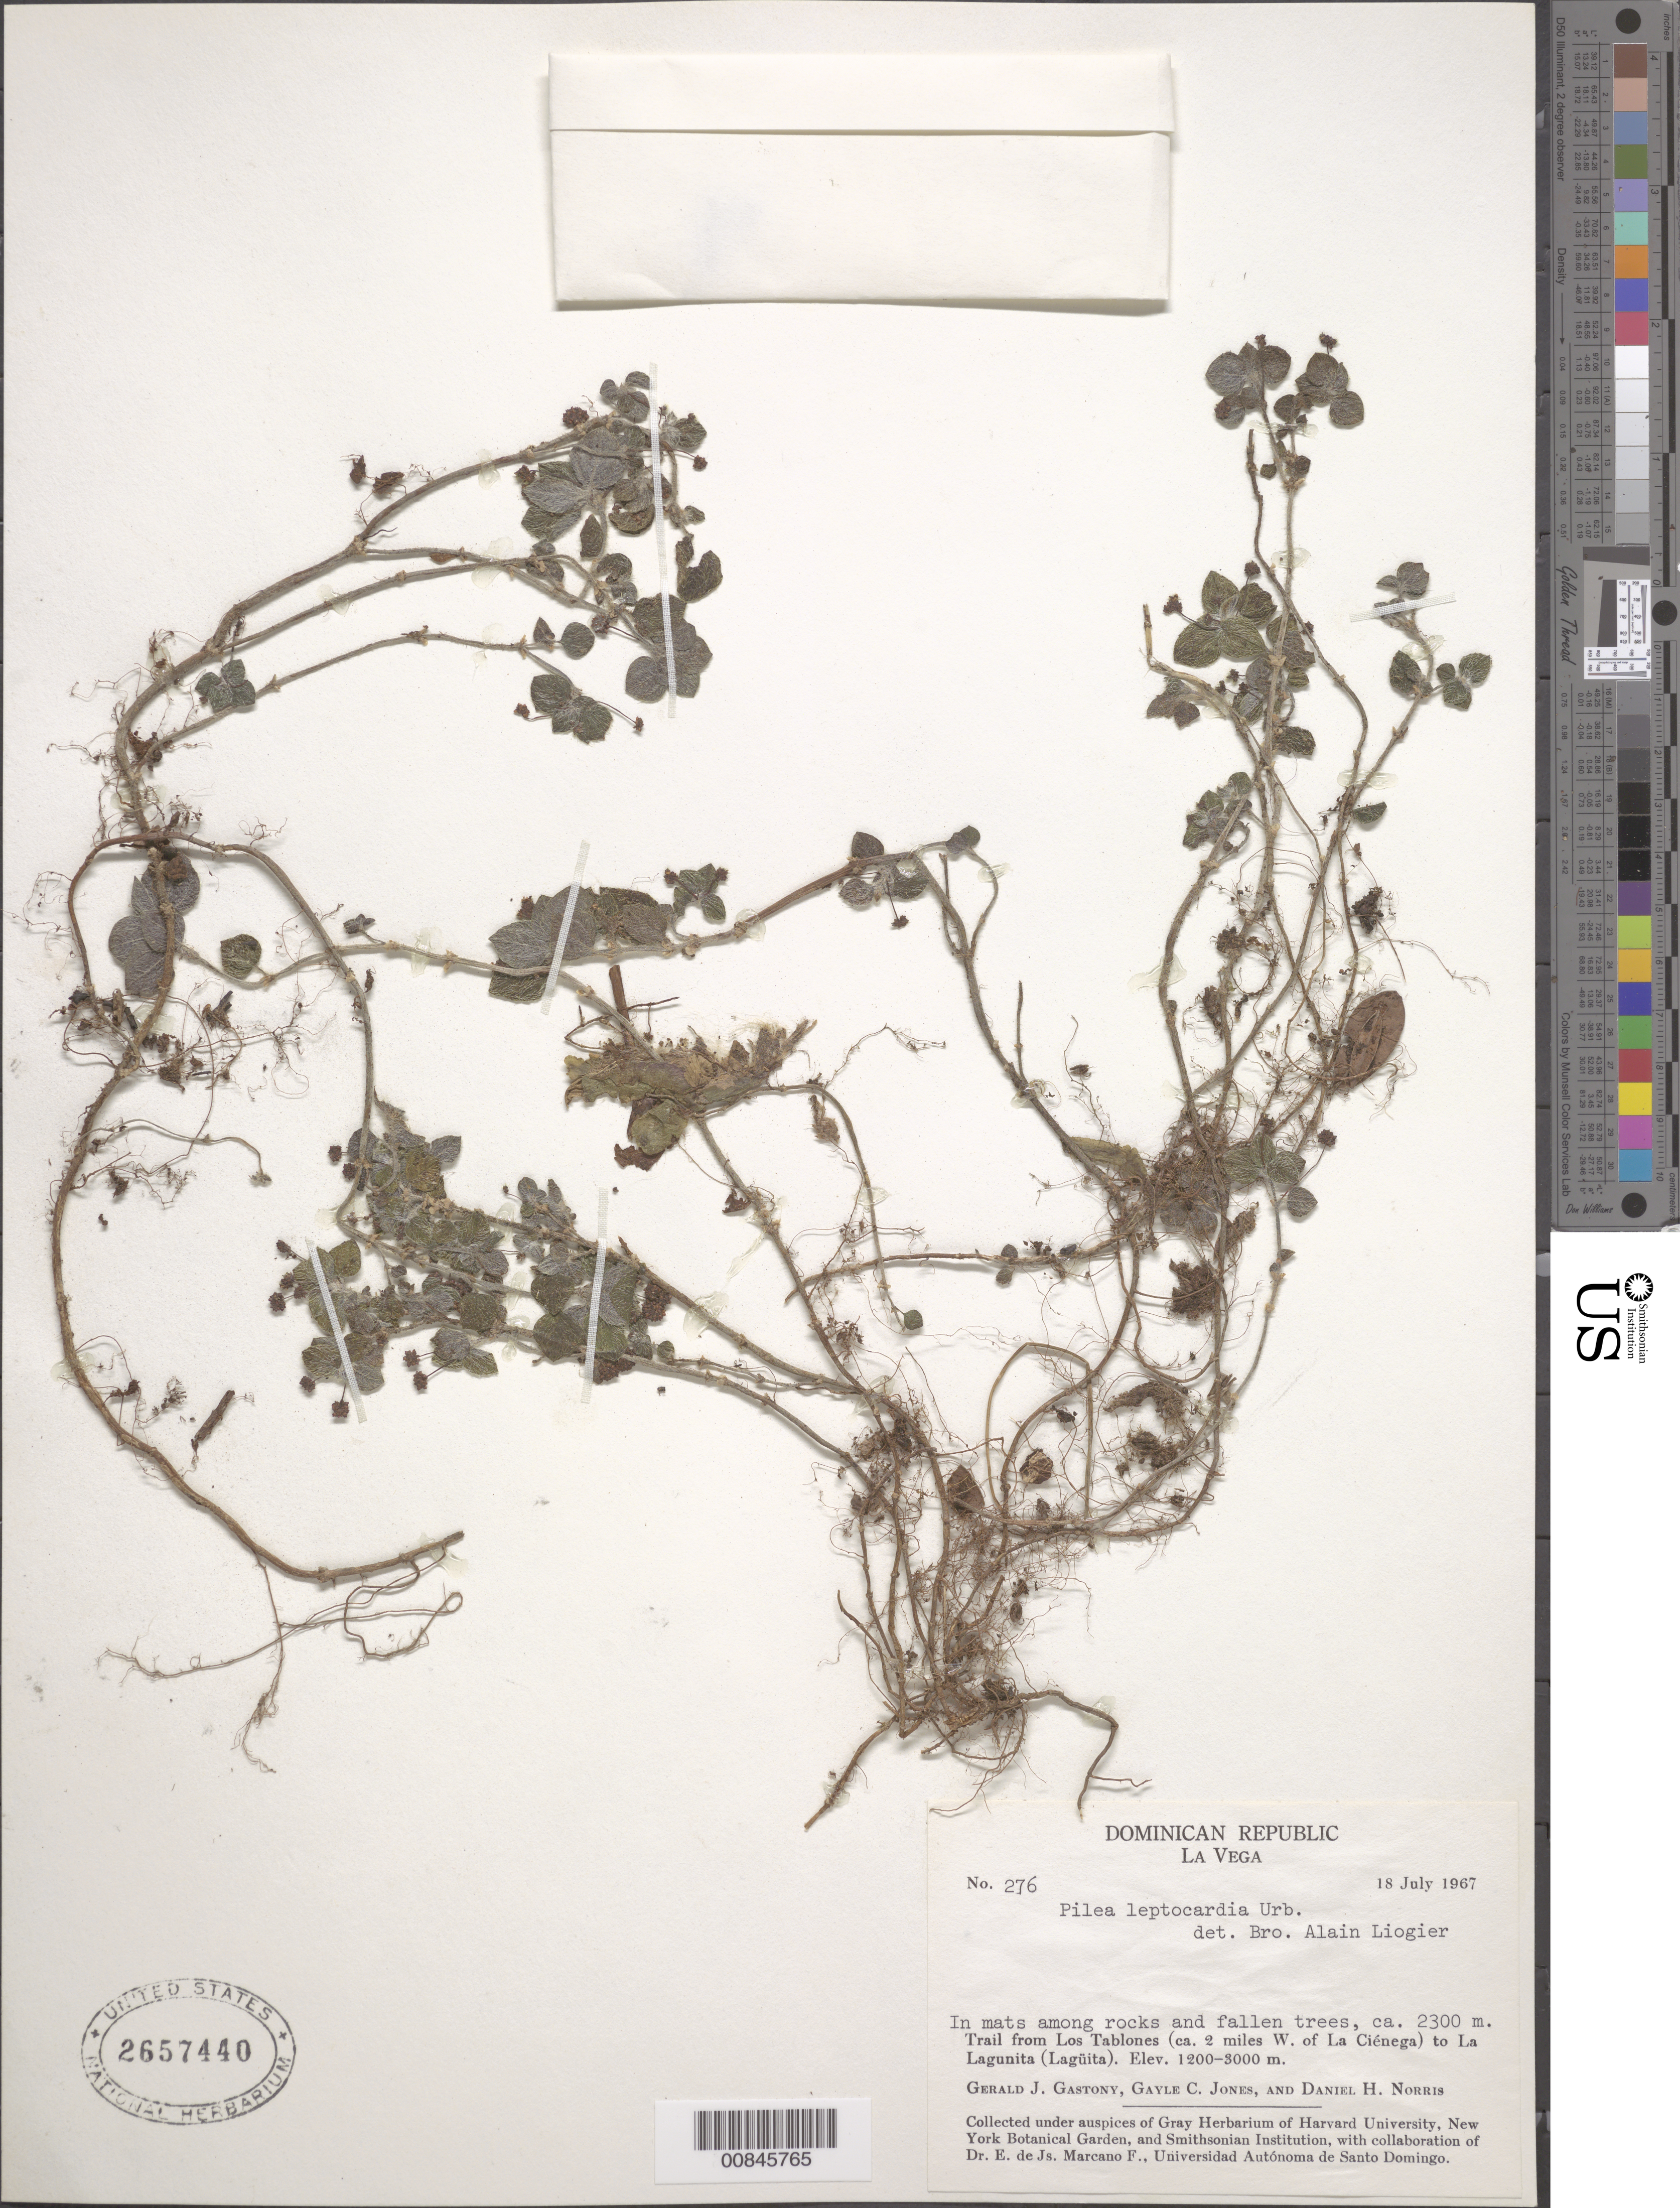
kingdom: Plantae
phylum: Tracheophyta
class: Magnoliopsida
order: Rosales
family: Urticaceae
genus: Pilea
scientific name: Pilea leptocardia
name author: Urb.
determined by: Liogier, Alain H.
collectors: G. Gastony, G. C. Jones & D. H. Norris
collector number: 276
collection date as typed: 18 Jul 1967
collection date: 1967-07-18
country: Dominican Republic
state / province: La Vega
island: Hispaniola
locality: Trail from Los Tablones (ca. 2 miles W of La Ciénaga) to la Lagunita (Lagüita).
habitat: In mats among rocks and fallen trees.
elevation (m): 1200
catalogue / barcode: US 2657440